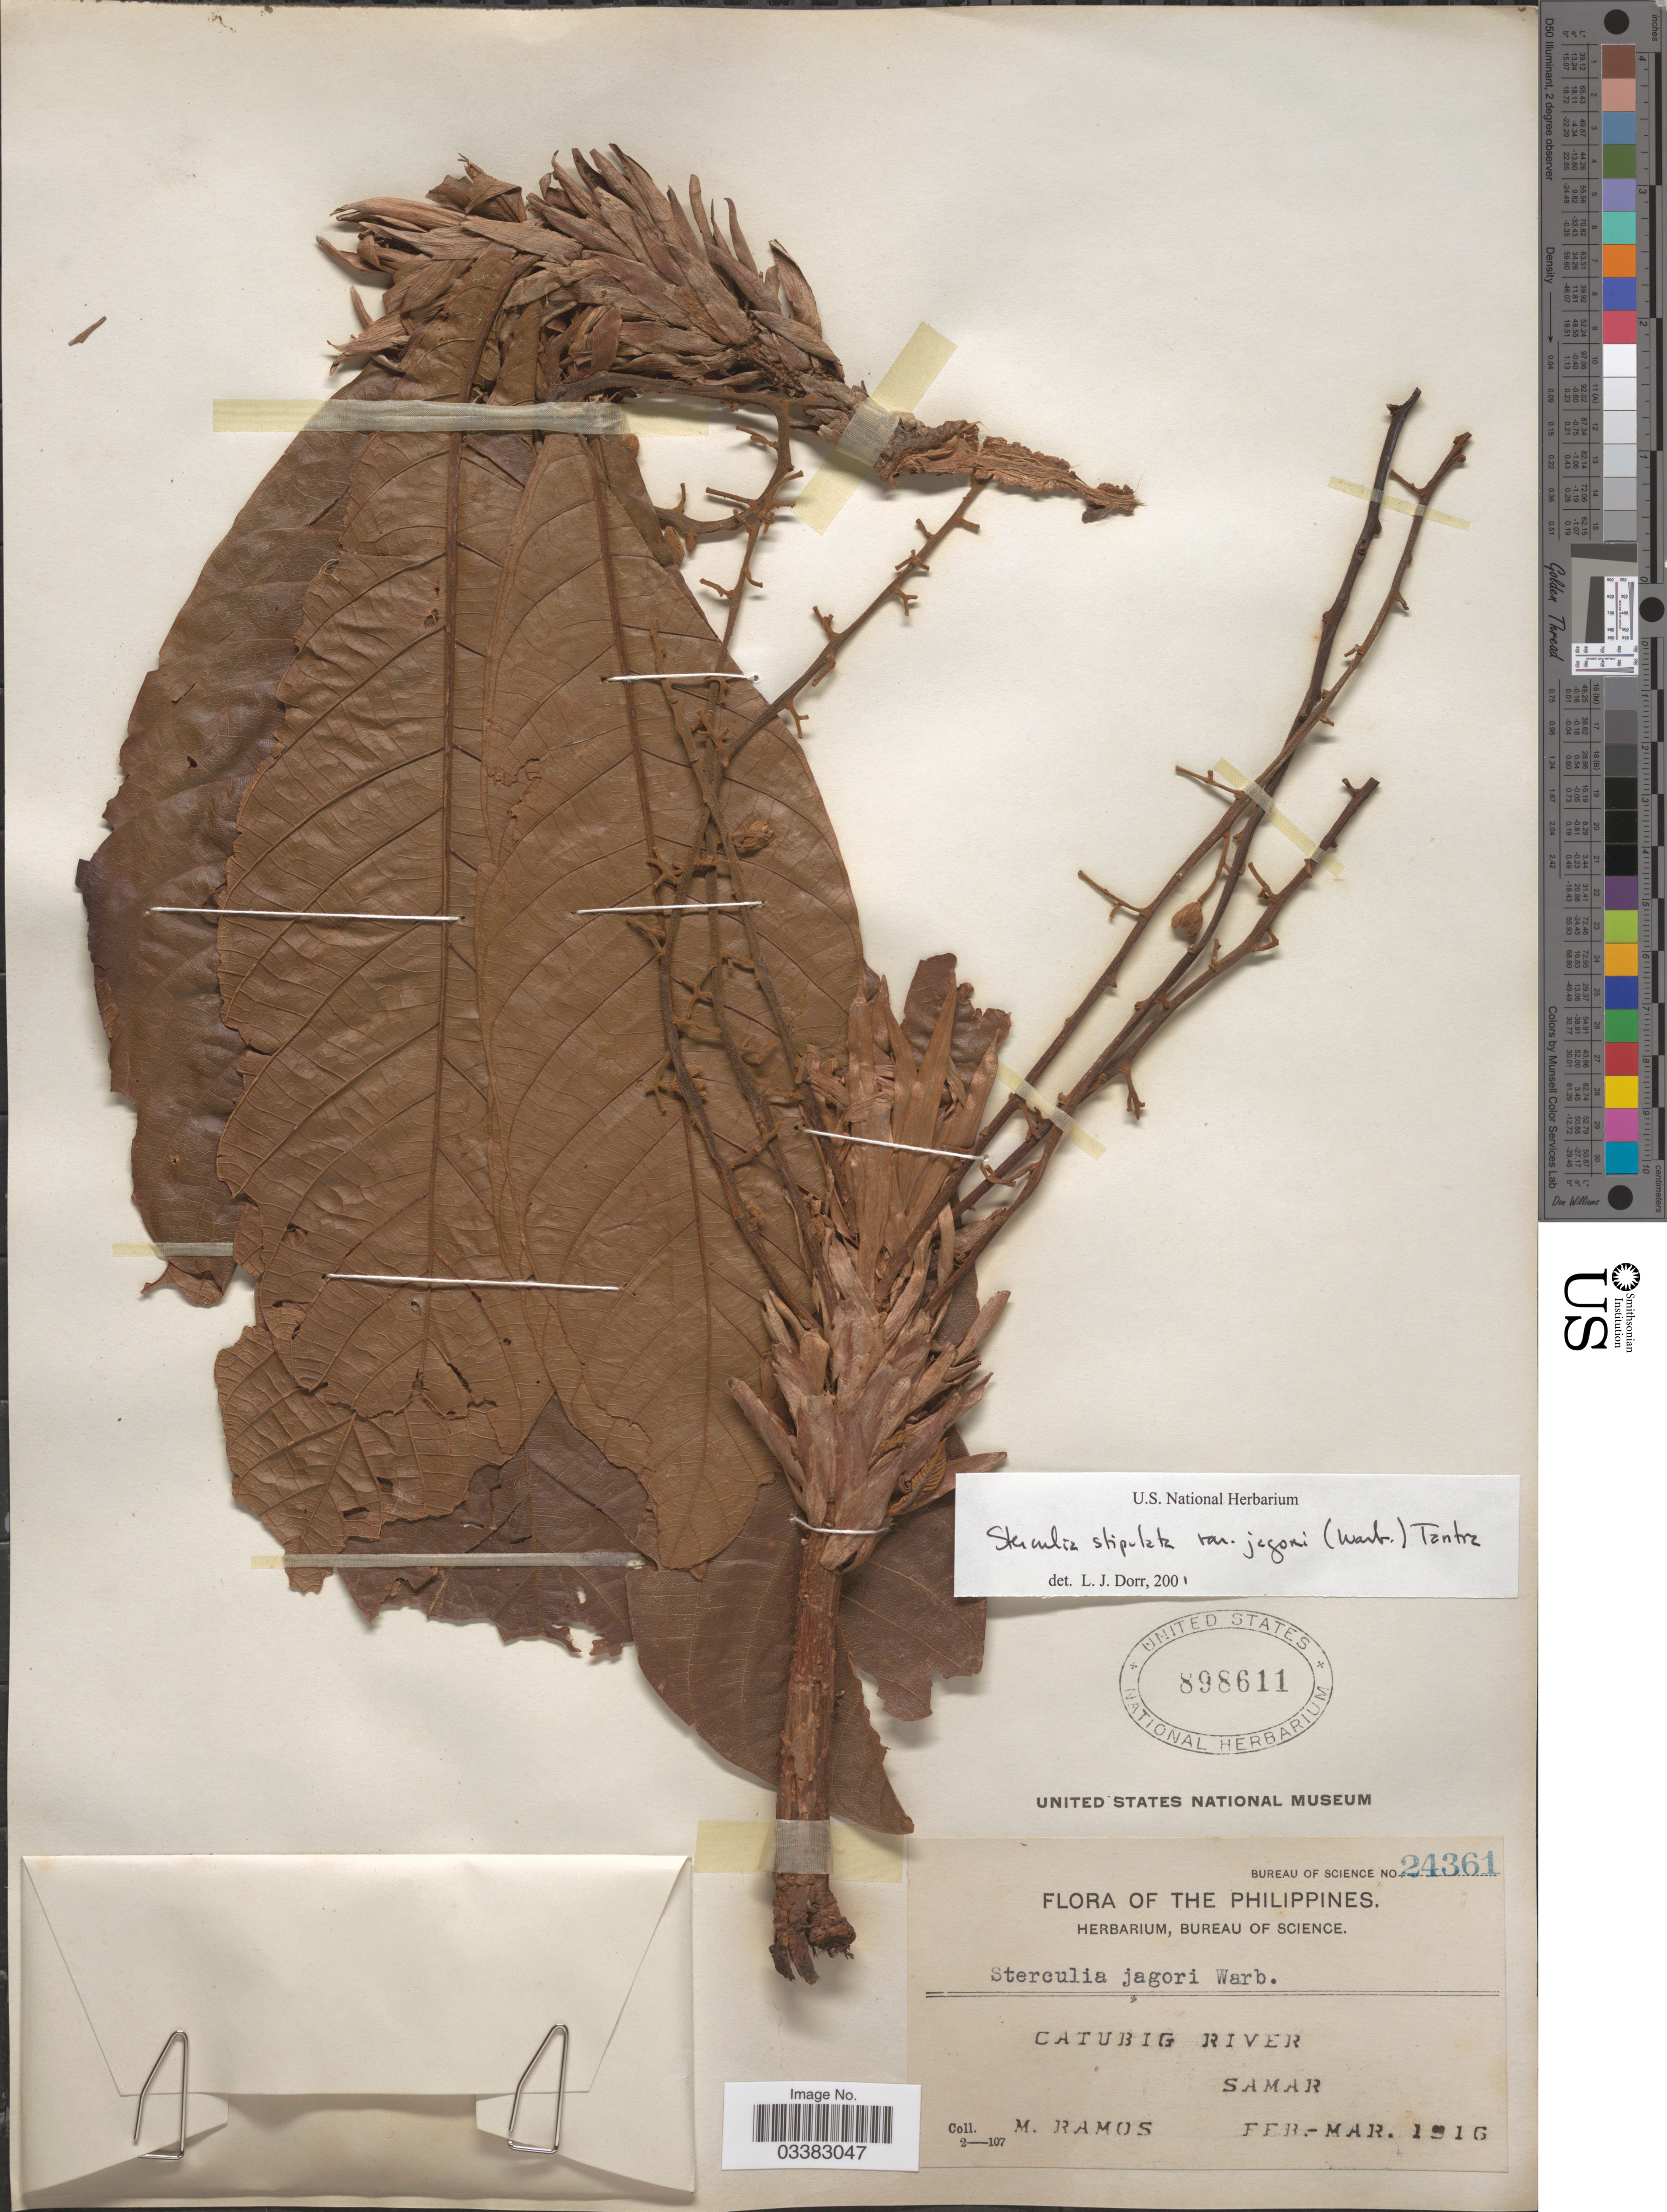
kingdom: Plantae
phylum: Tracheophyta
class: Magnoliopsida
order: Malvales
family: Malvaceae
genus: Sterculia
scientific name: Sterculia stipulata var. jagori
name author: (Warb.) Tantra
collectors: M. Ramos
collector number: Bureau of Science 24361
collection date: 1916-02/1916-03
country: Philippines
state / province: Eastern Visayas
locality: Catubig River, Samar.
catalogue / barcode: US 898611